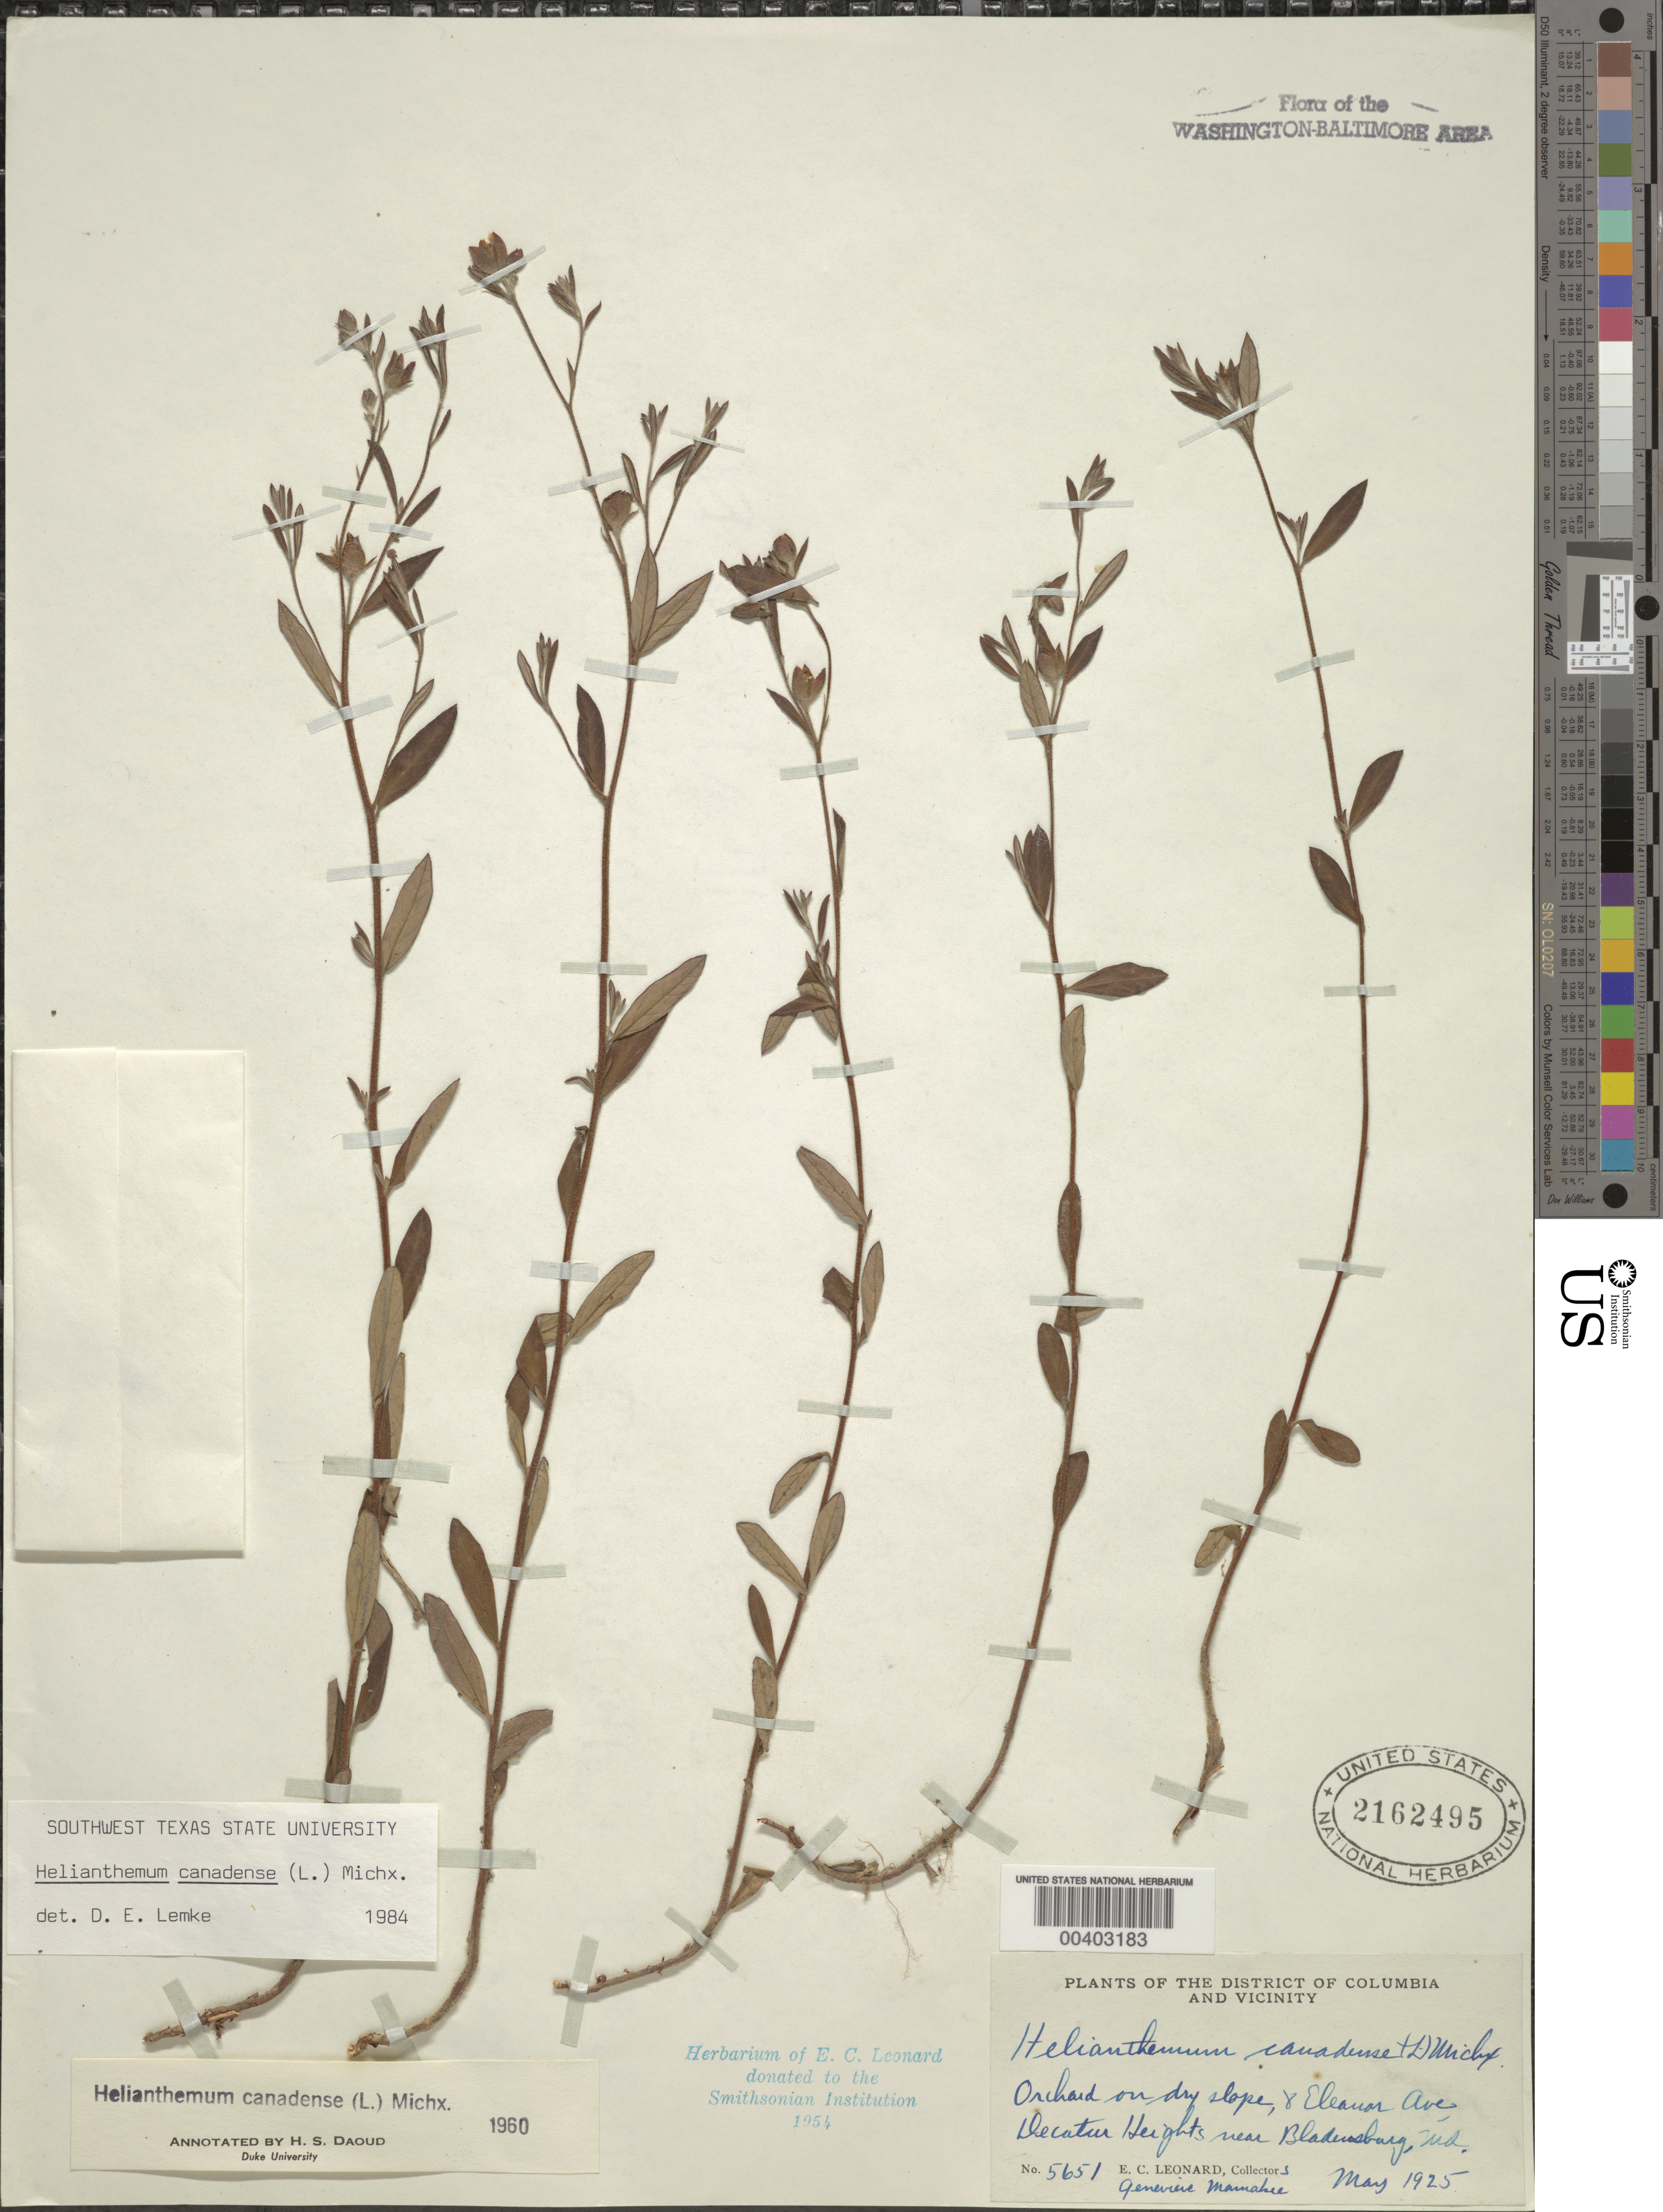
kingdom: Plantae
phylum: Tracheophyta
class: Magnoliopsida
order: Malvales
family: Cistaceae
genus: Crocanthemum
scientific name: Crocanthemum canadense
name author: (L.) Britton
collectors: E. C. Leonard & G. Mannahee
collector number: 5651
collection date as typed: May 1925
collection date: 1925-05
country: United States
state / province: Maryland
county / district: Prince George's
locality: Decatur Heights, Bladensburg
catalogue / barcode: US 2162495